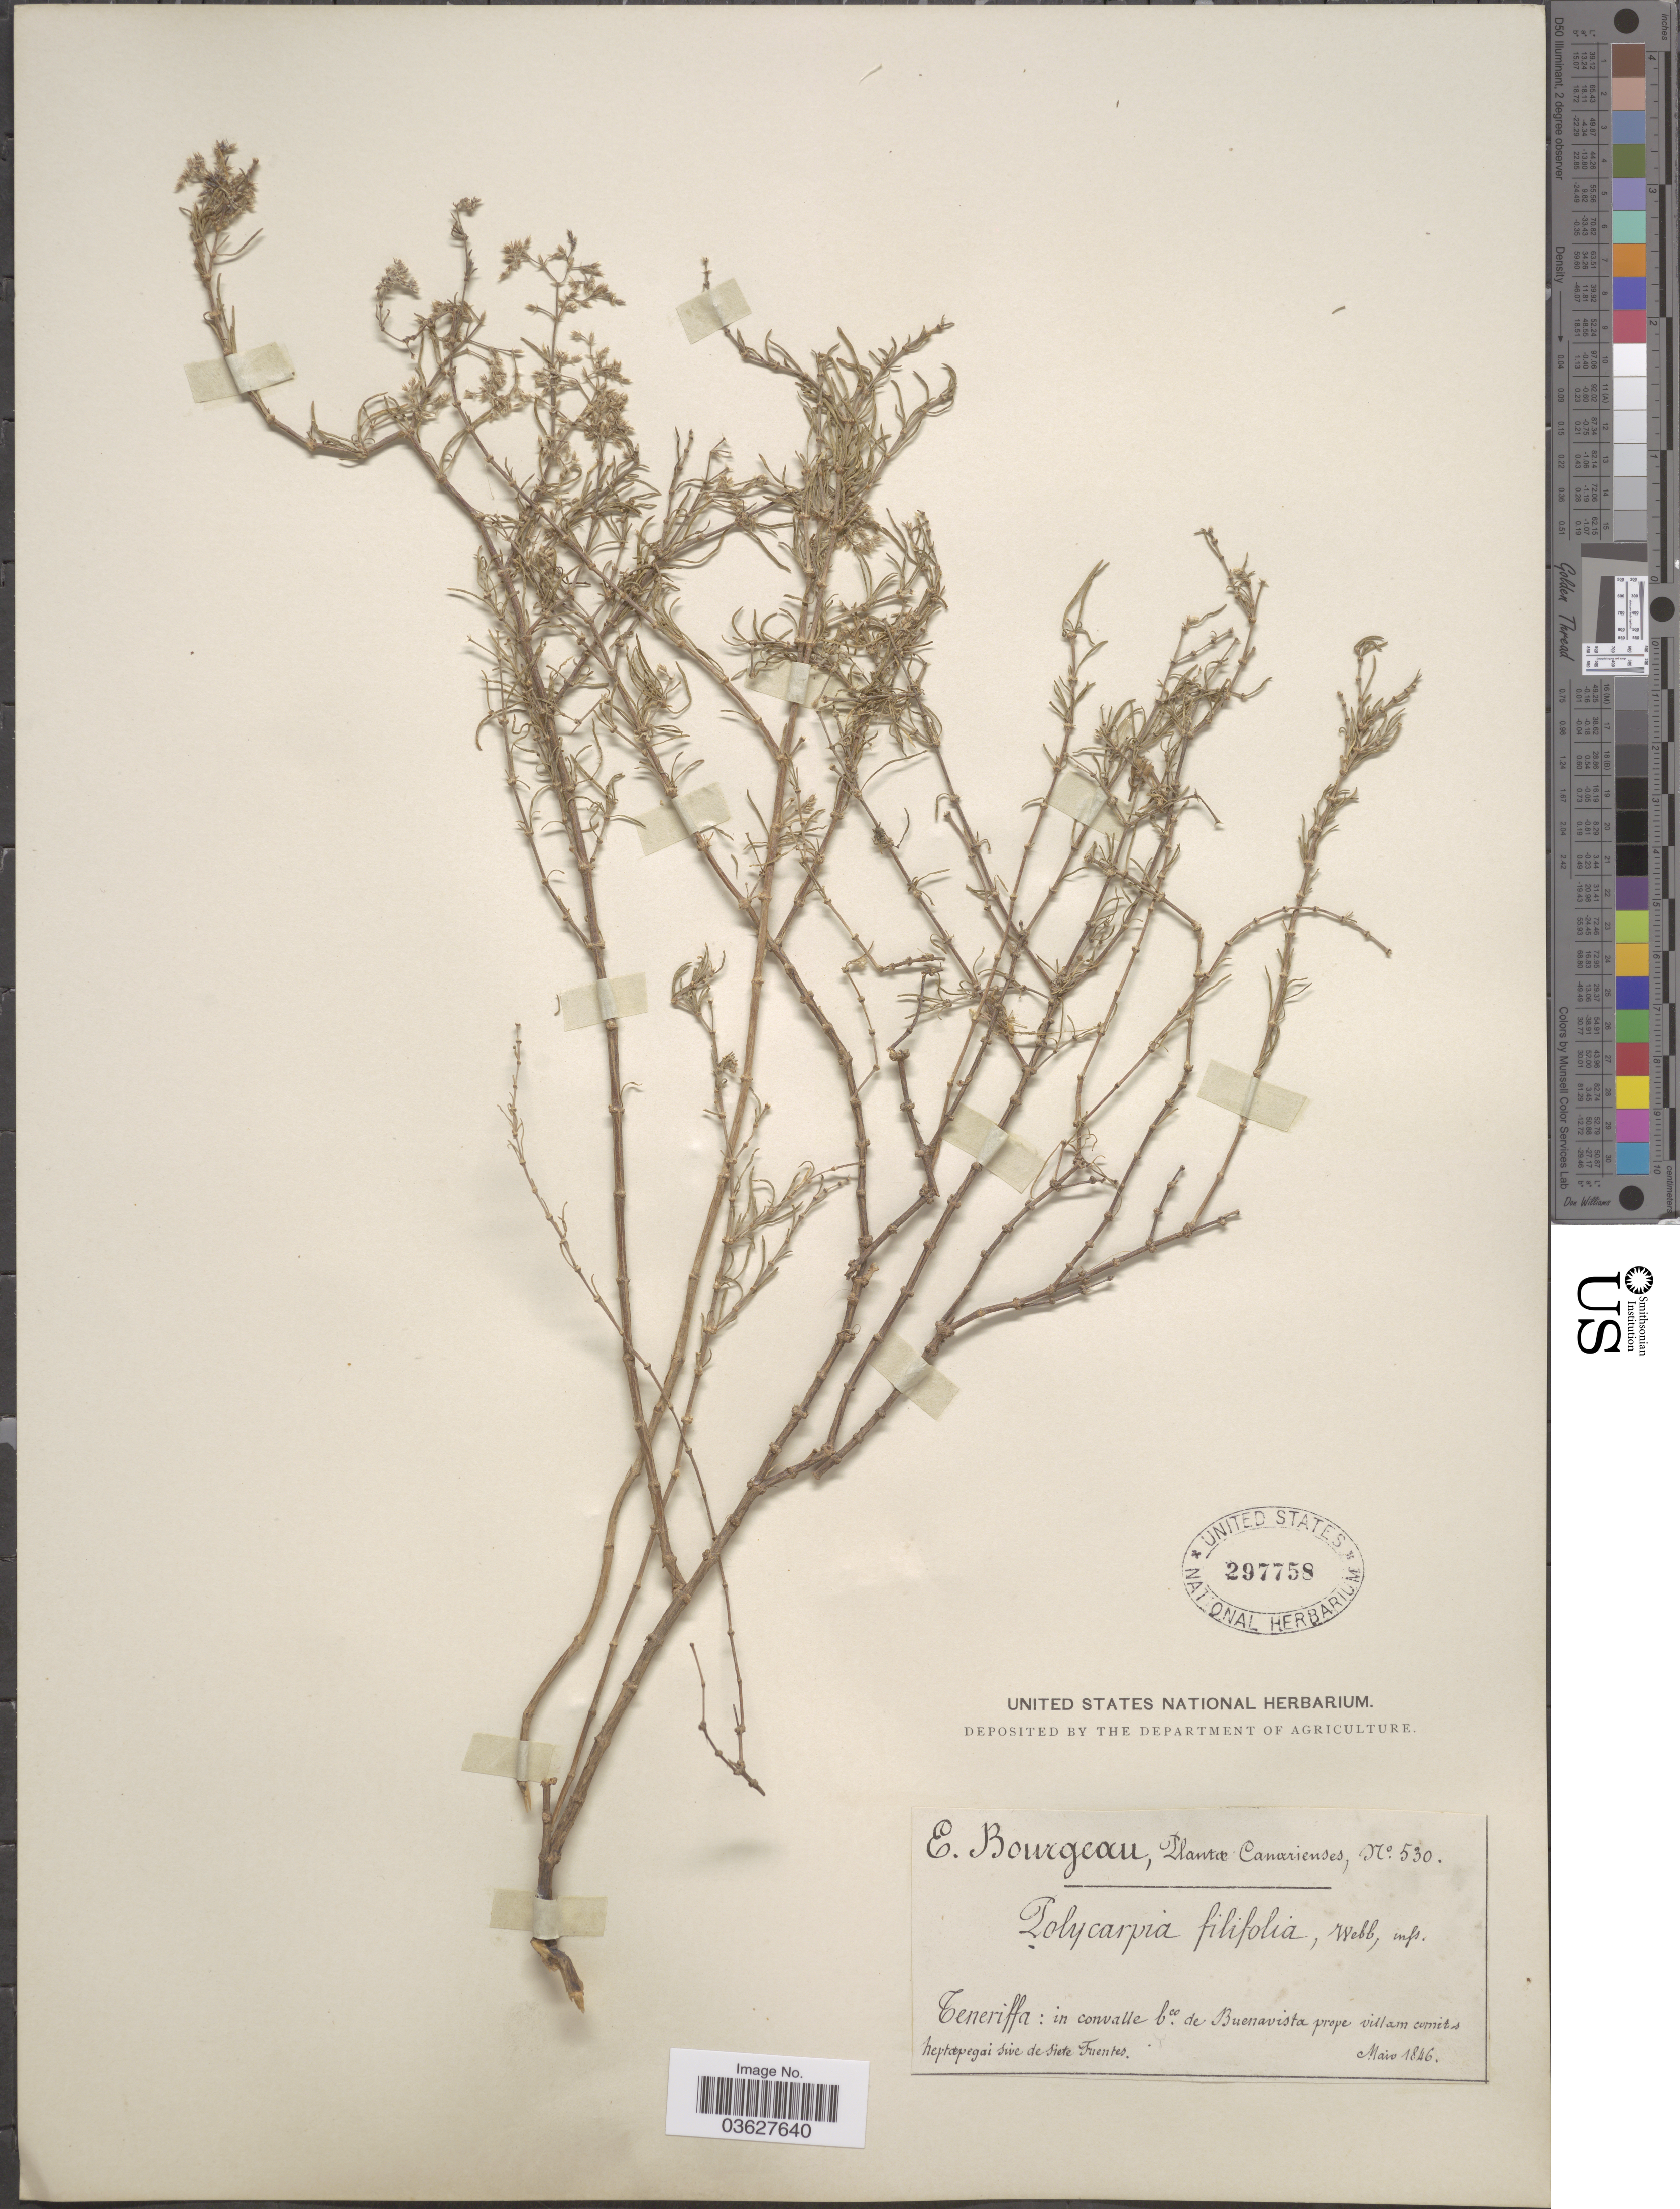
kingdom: Plantae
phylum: Tracheophyta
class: Magnoliopsida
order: Caryophyllales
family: Caryophyllaceae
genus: Polycarpaea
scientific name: Polycarpaea filifolia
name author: Muschl.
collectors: E. Bourgeau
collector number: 530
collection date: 1846-05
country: Spain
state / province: Canarias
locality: Canarienses. Teneriffa: in convalle b-co de Buenavista prope villam comites heptævegai sive de siete Fuentes.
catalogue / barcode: US 297758